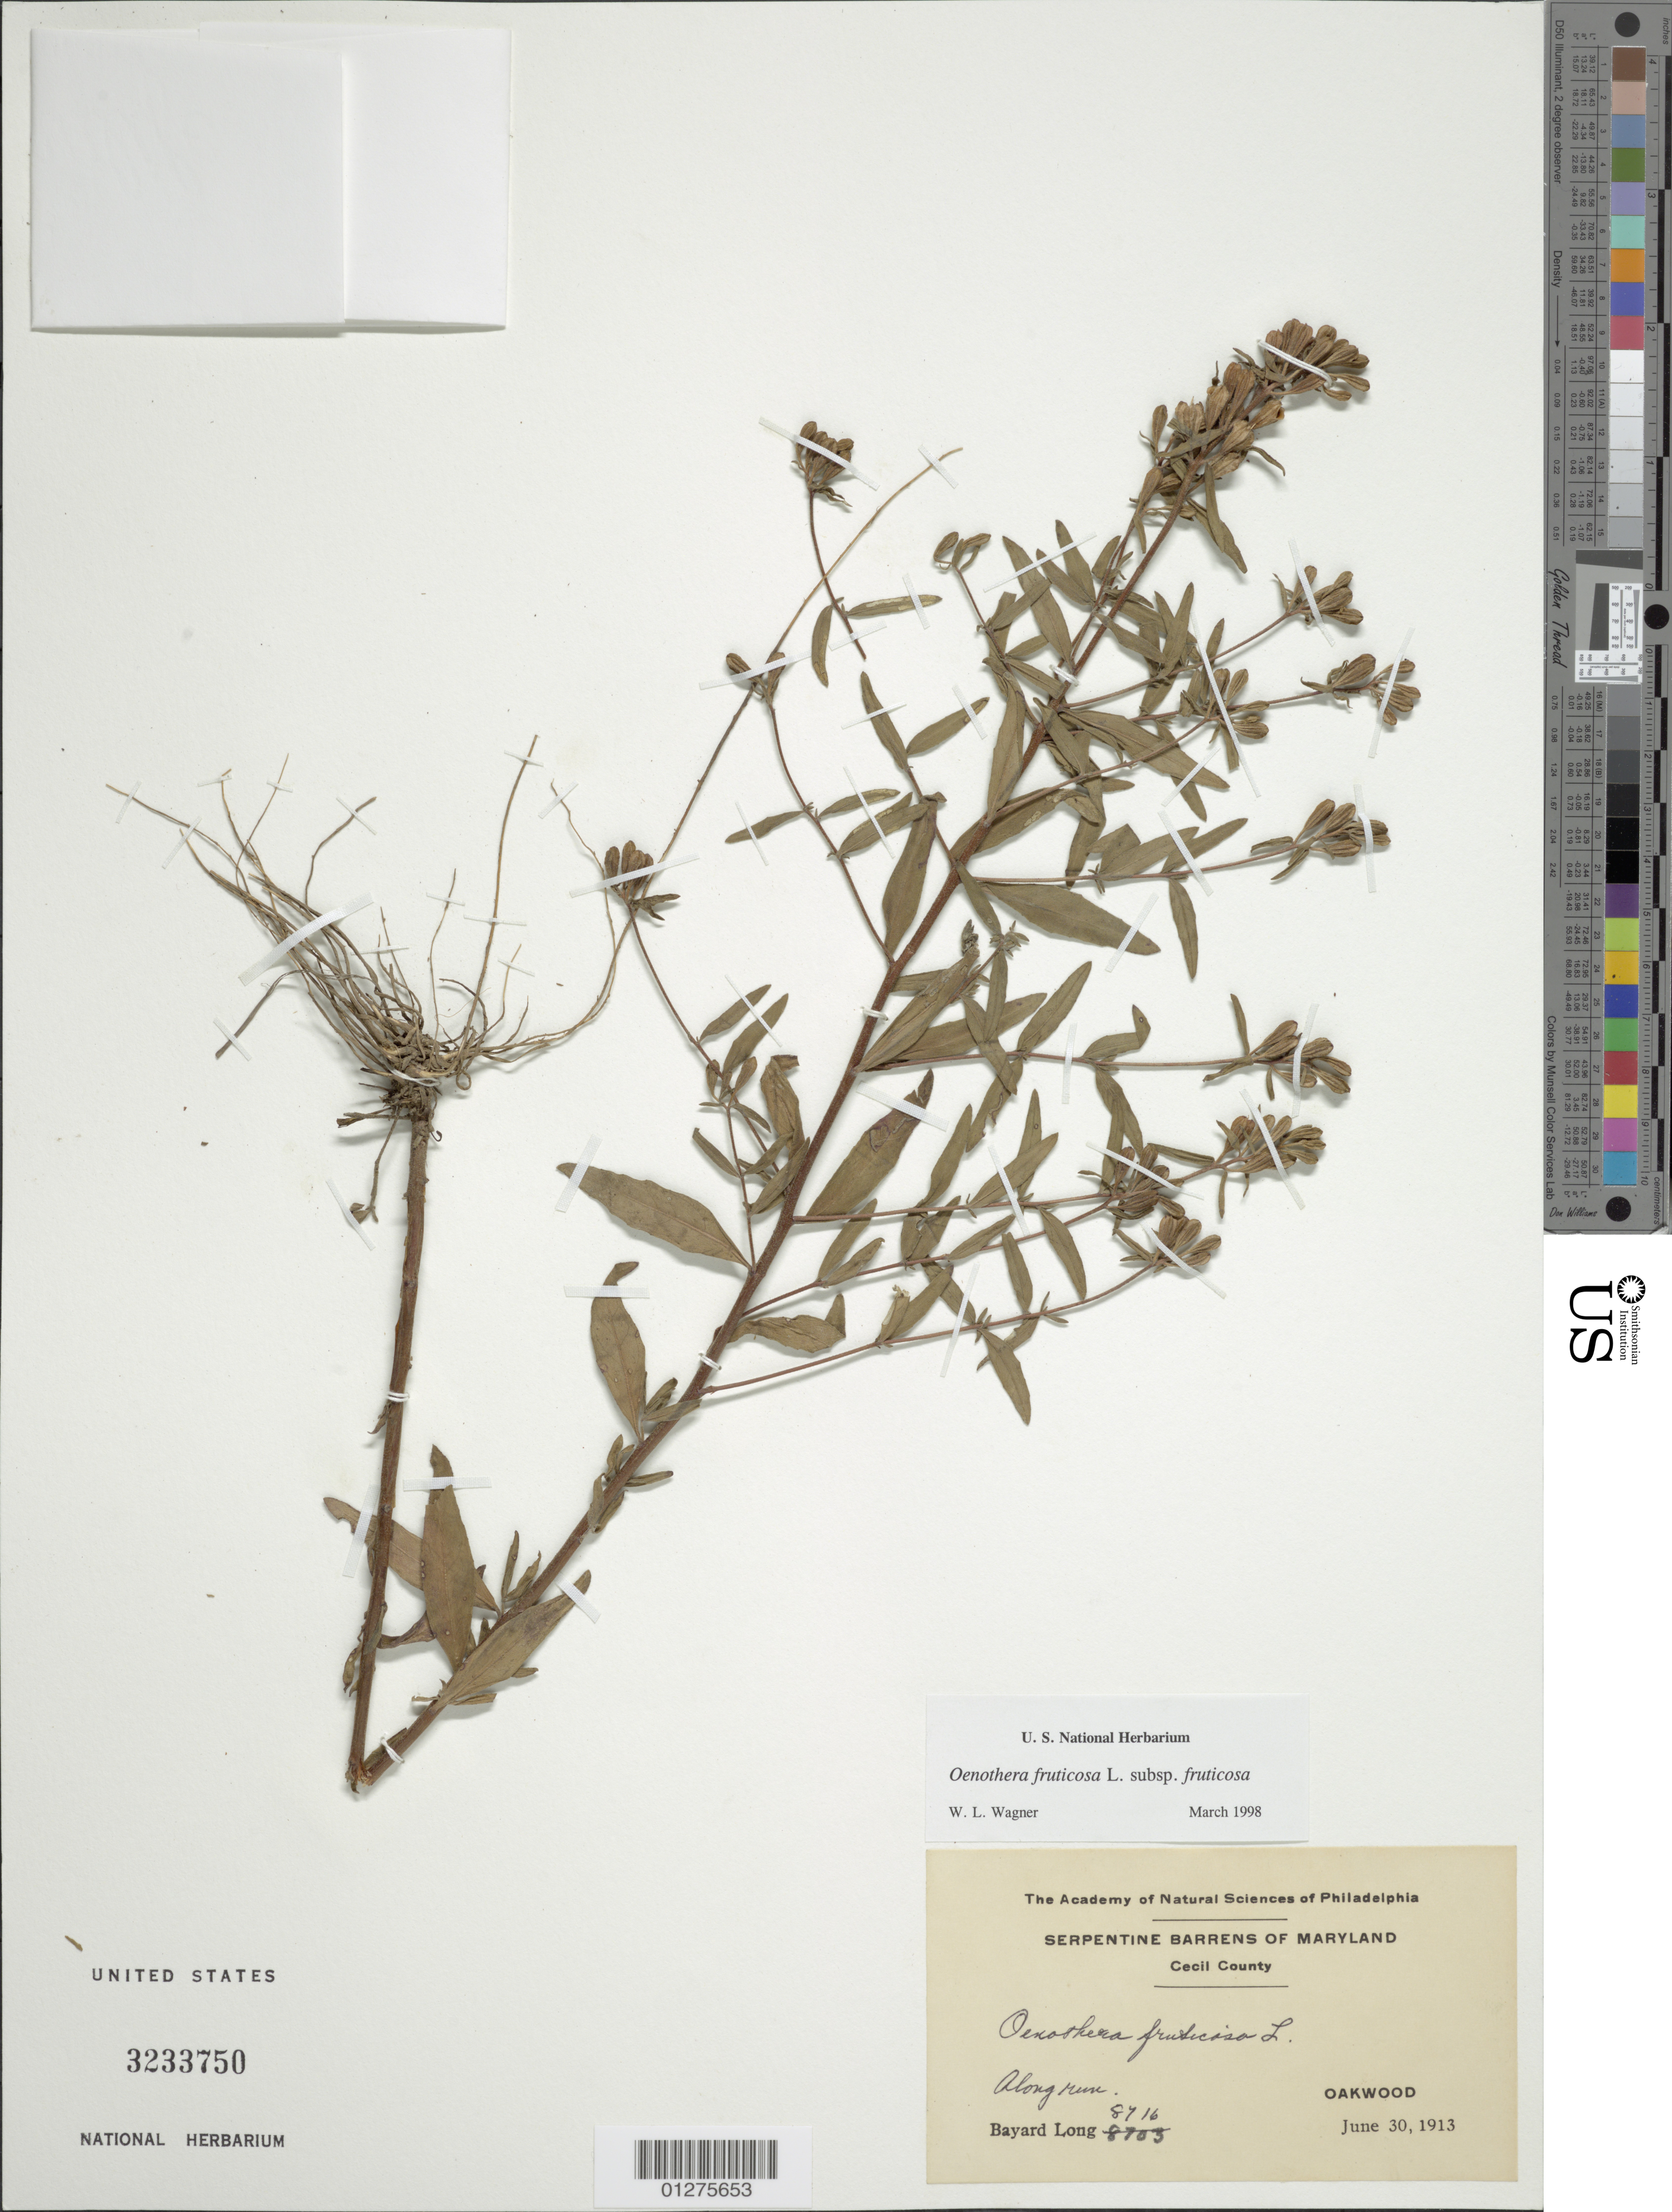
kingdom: Plantae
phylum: Tracheophyta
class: Magnoliopsida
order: Myrtales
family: Onagraceae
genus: Oenothera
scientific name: Oenothera fruticosa subsp. fruticosa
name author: L.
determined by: Wagner, W. L., (BOT), Smithsonian Institution - National Museum of Natural History (UNITED STATES)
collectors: B. Long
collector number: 8716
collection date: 1913-06-30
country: United States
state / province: Maryland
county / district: Cecil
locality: Oakwood.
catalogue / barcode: US 3233750